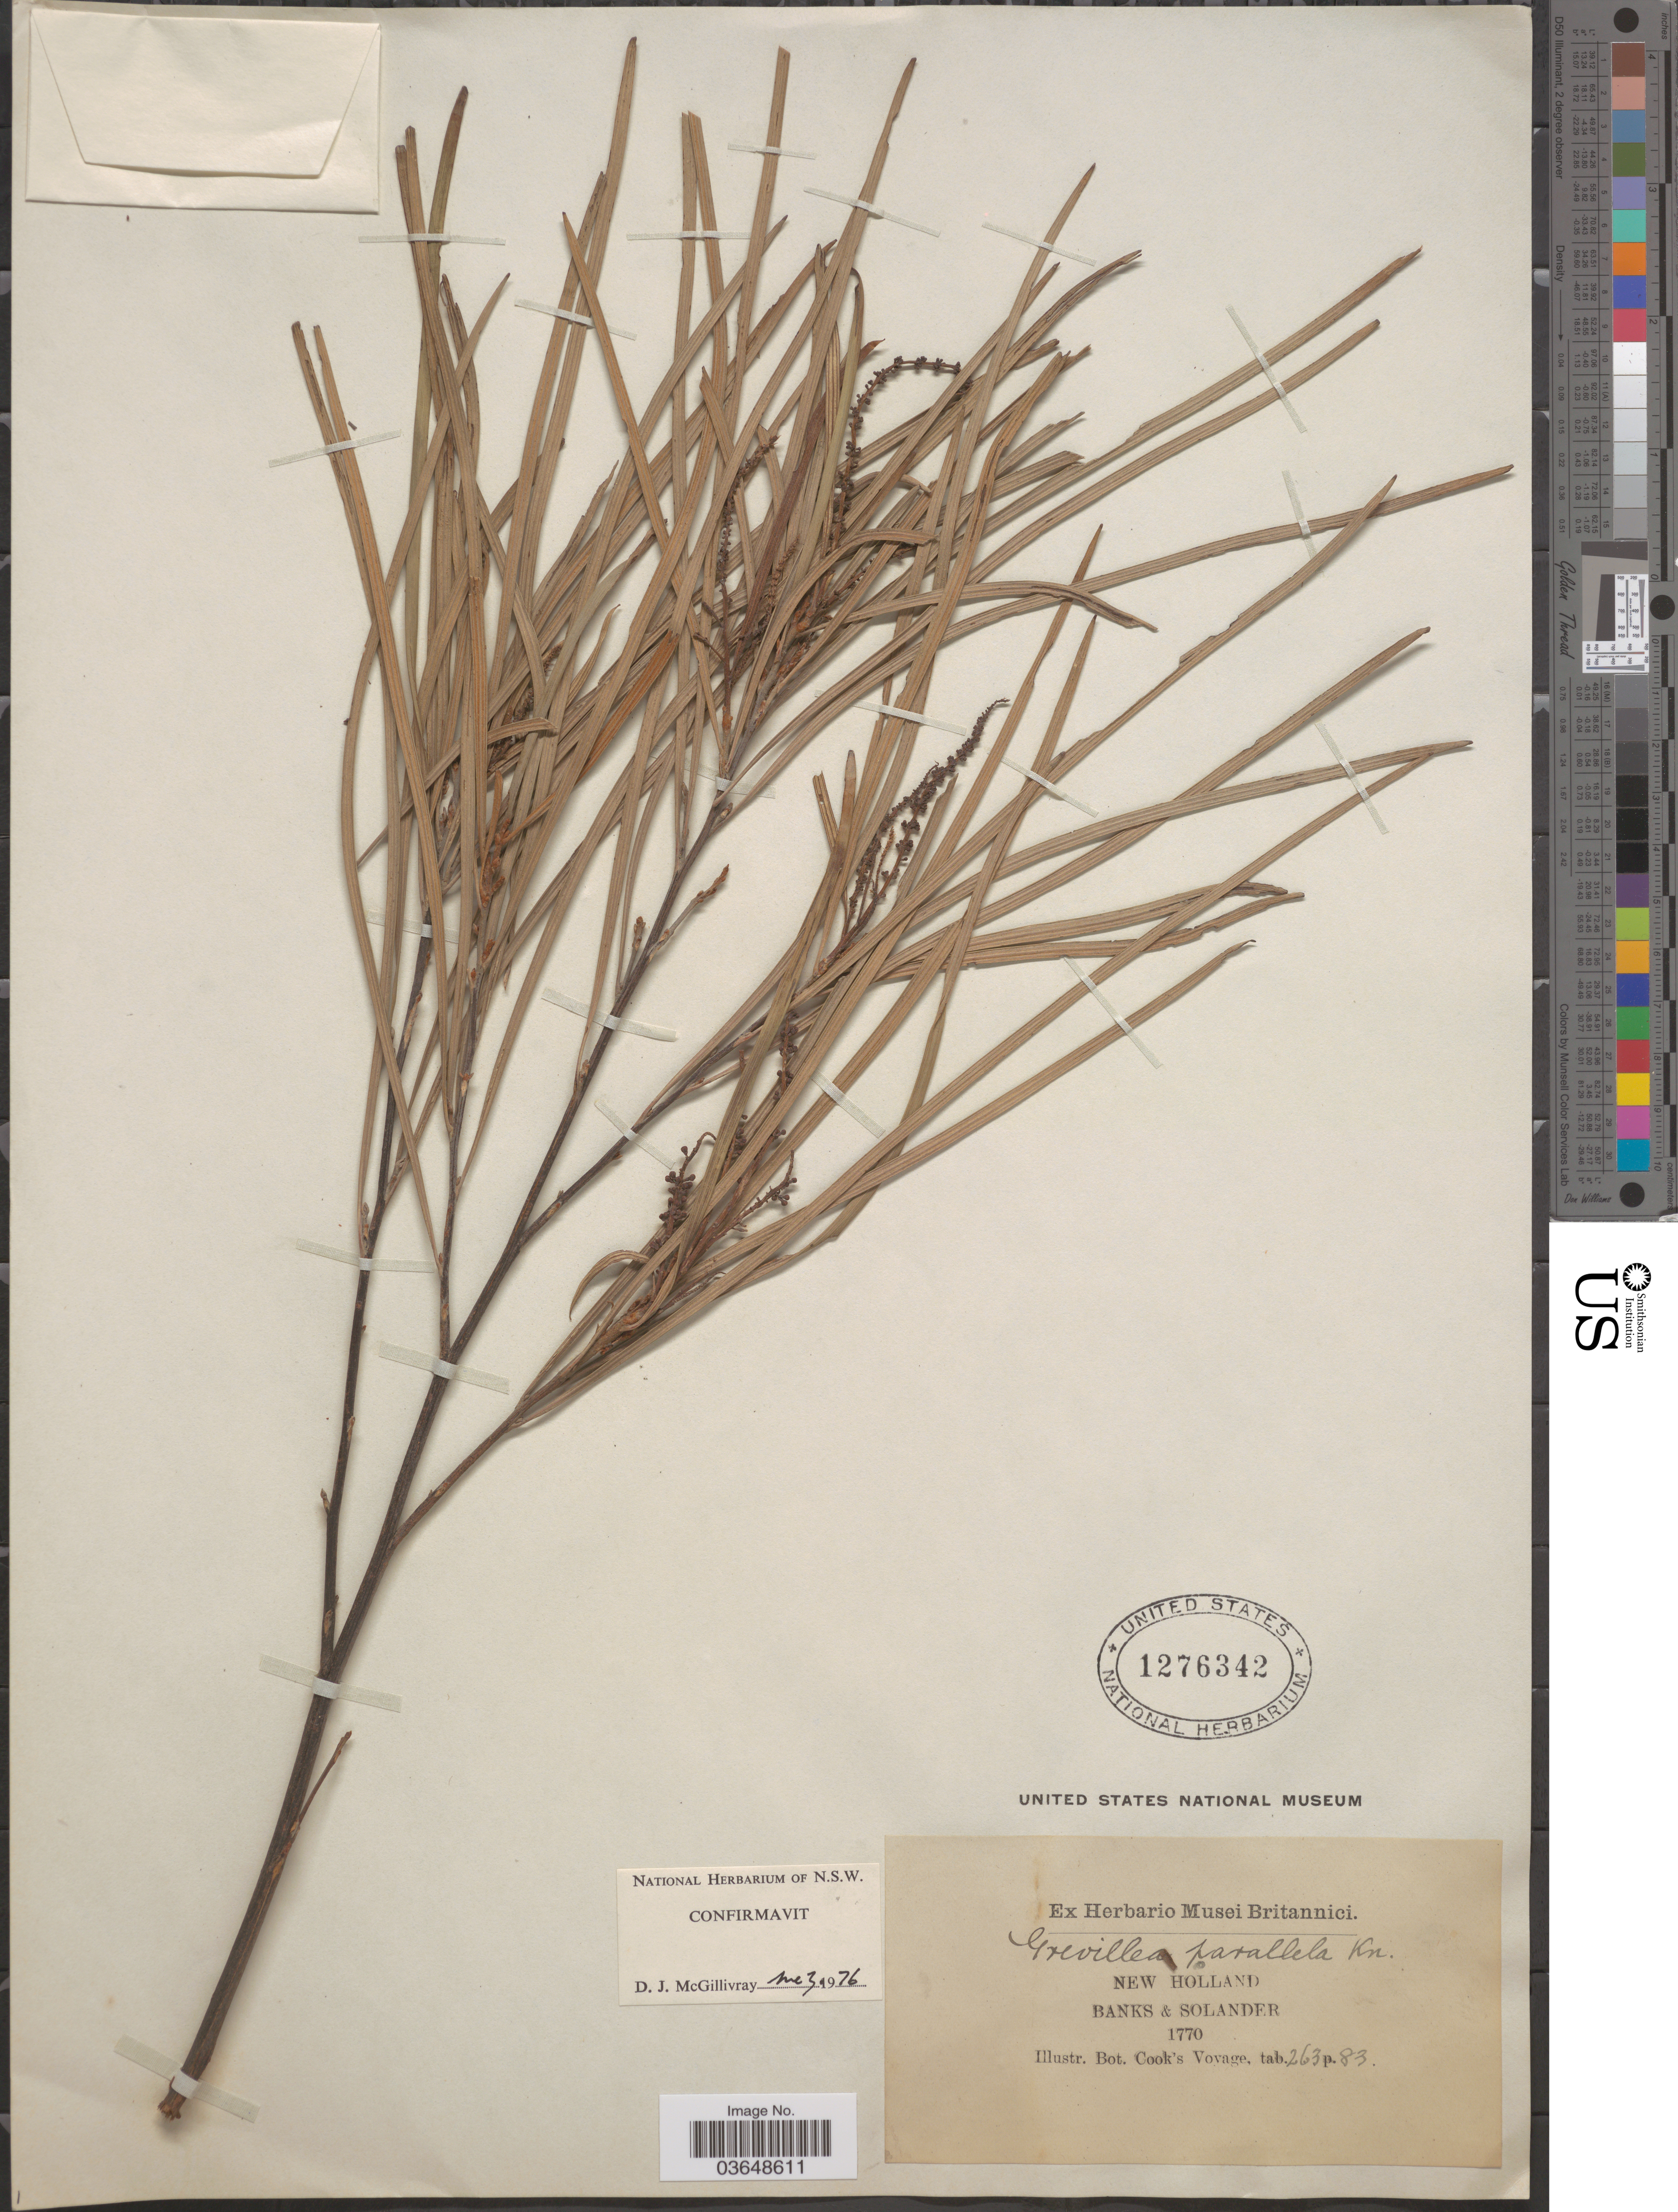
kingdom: Plantae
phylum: Tracheophyta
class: Magnoliopsida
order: Proteales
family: Proteaceae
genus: Grevillea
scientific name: Grevillea parallela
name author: Knight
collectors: -- Banks & -- Solander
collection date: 1770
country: Australia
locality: New Holland.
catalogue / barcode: US 1276342